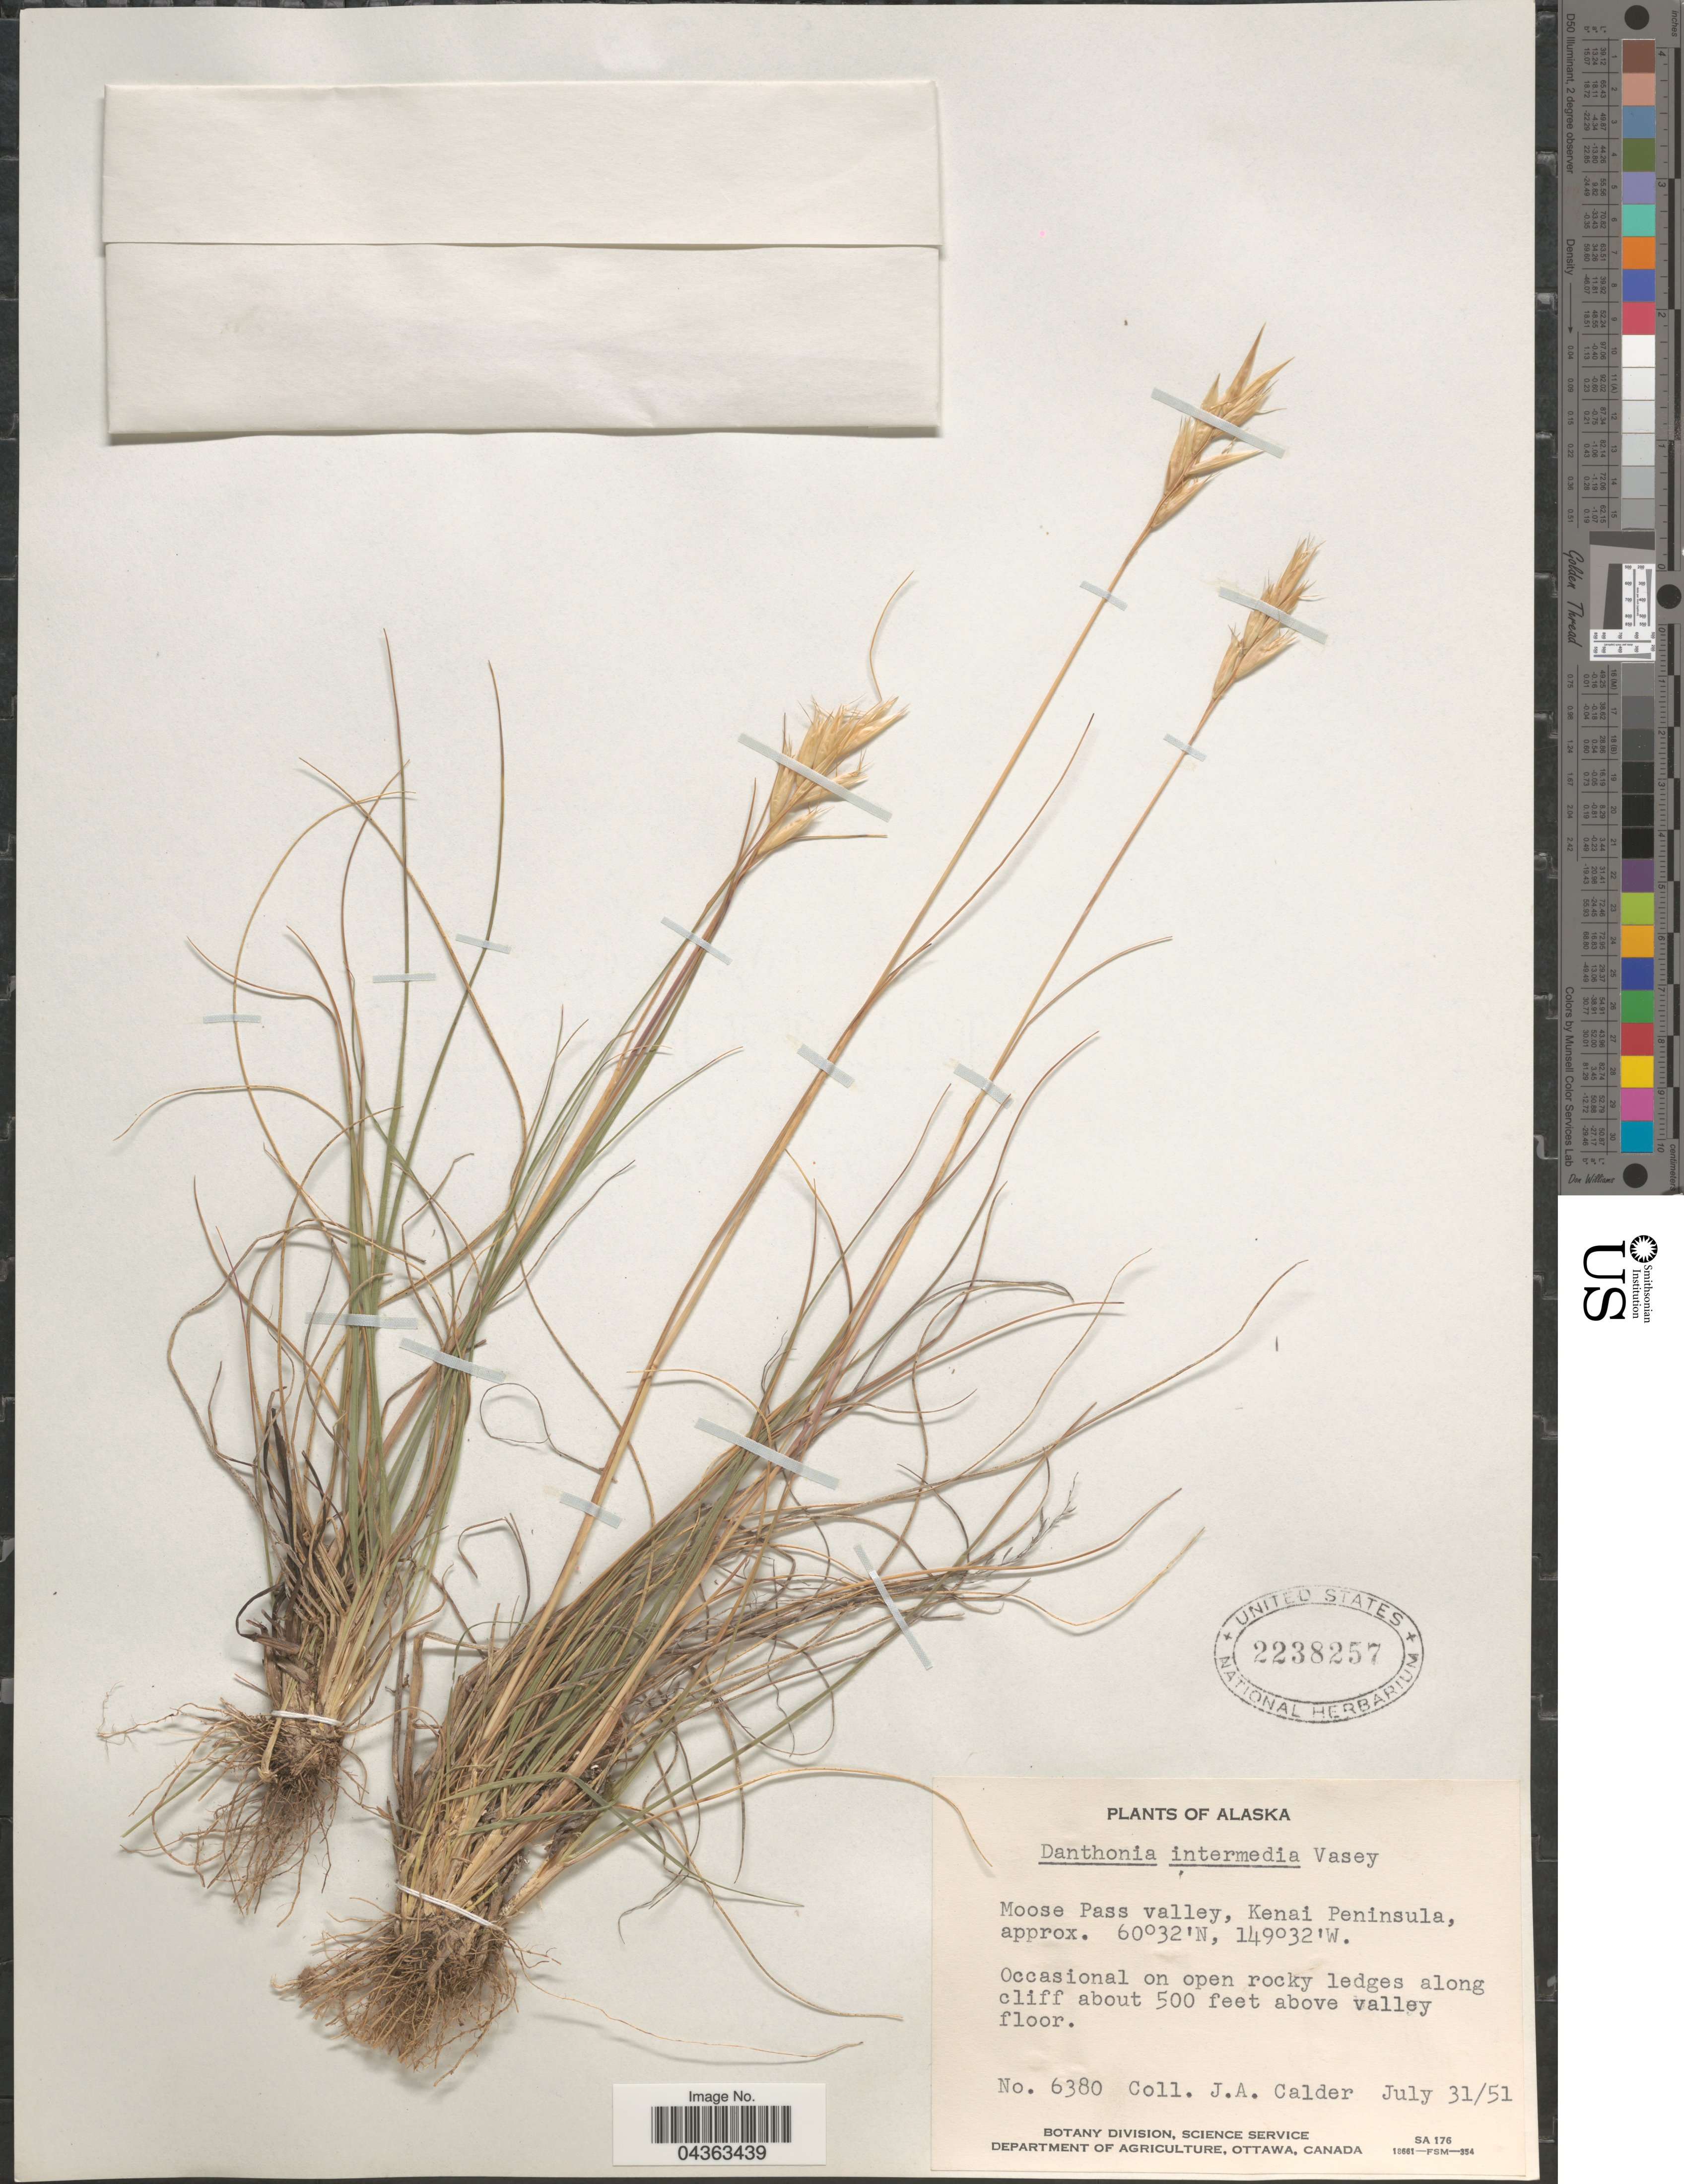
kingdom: Plantae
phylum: Tracheophyta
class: Liliopsida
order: Poales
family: Poaceae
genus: Danthonia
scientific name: Danthonia intermedia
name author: Vasey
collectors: J. A. Calder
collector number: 6380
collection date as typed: Transcribed d/m/y: 31/7/51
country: United States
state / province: Alaska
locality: Moose Pass valley, Kenai Peninsula. Occasional on open rocky ledges along cliff about 500 feet above valley floor.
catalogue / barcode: US 2238257